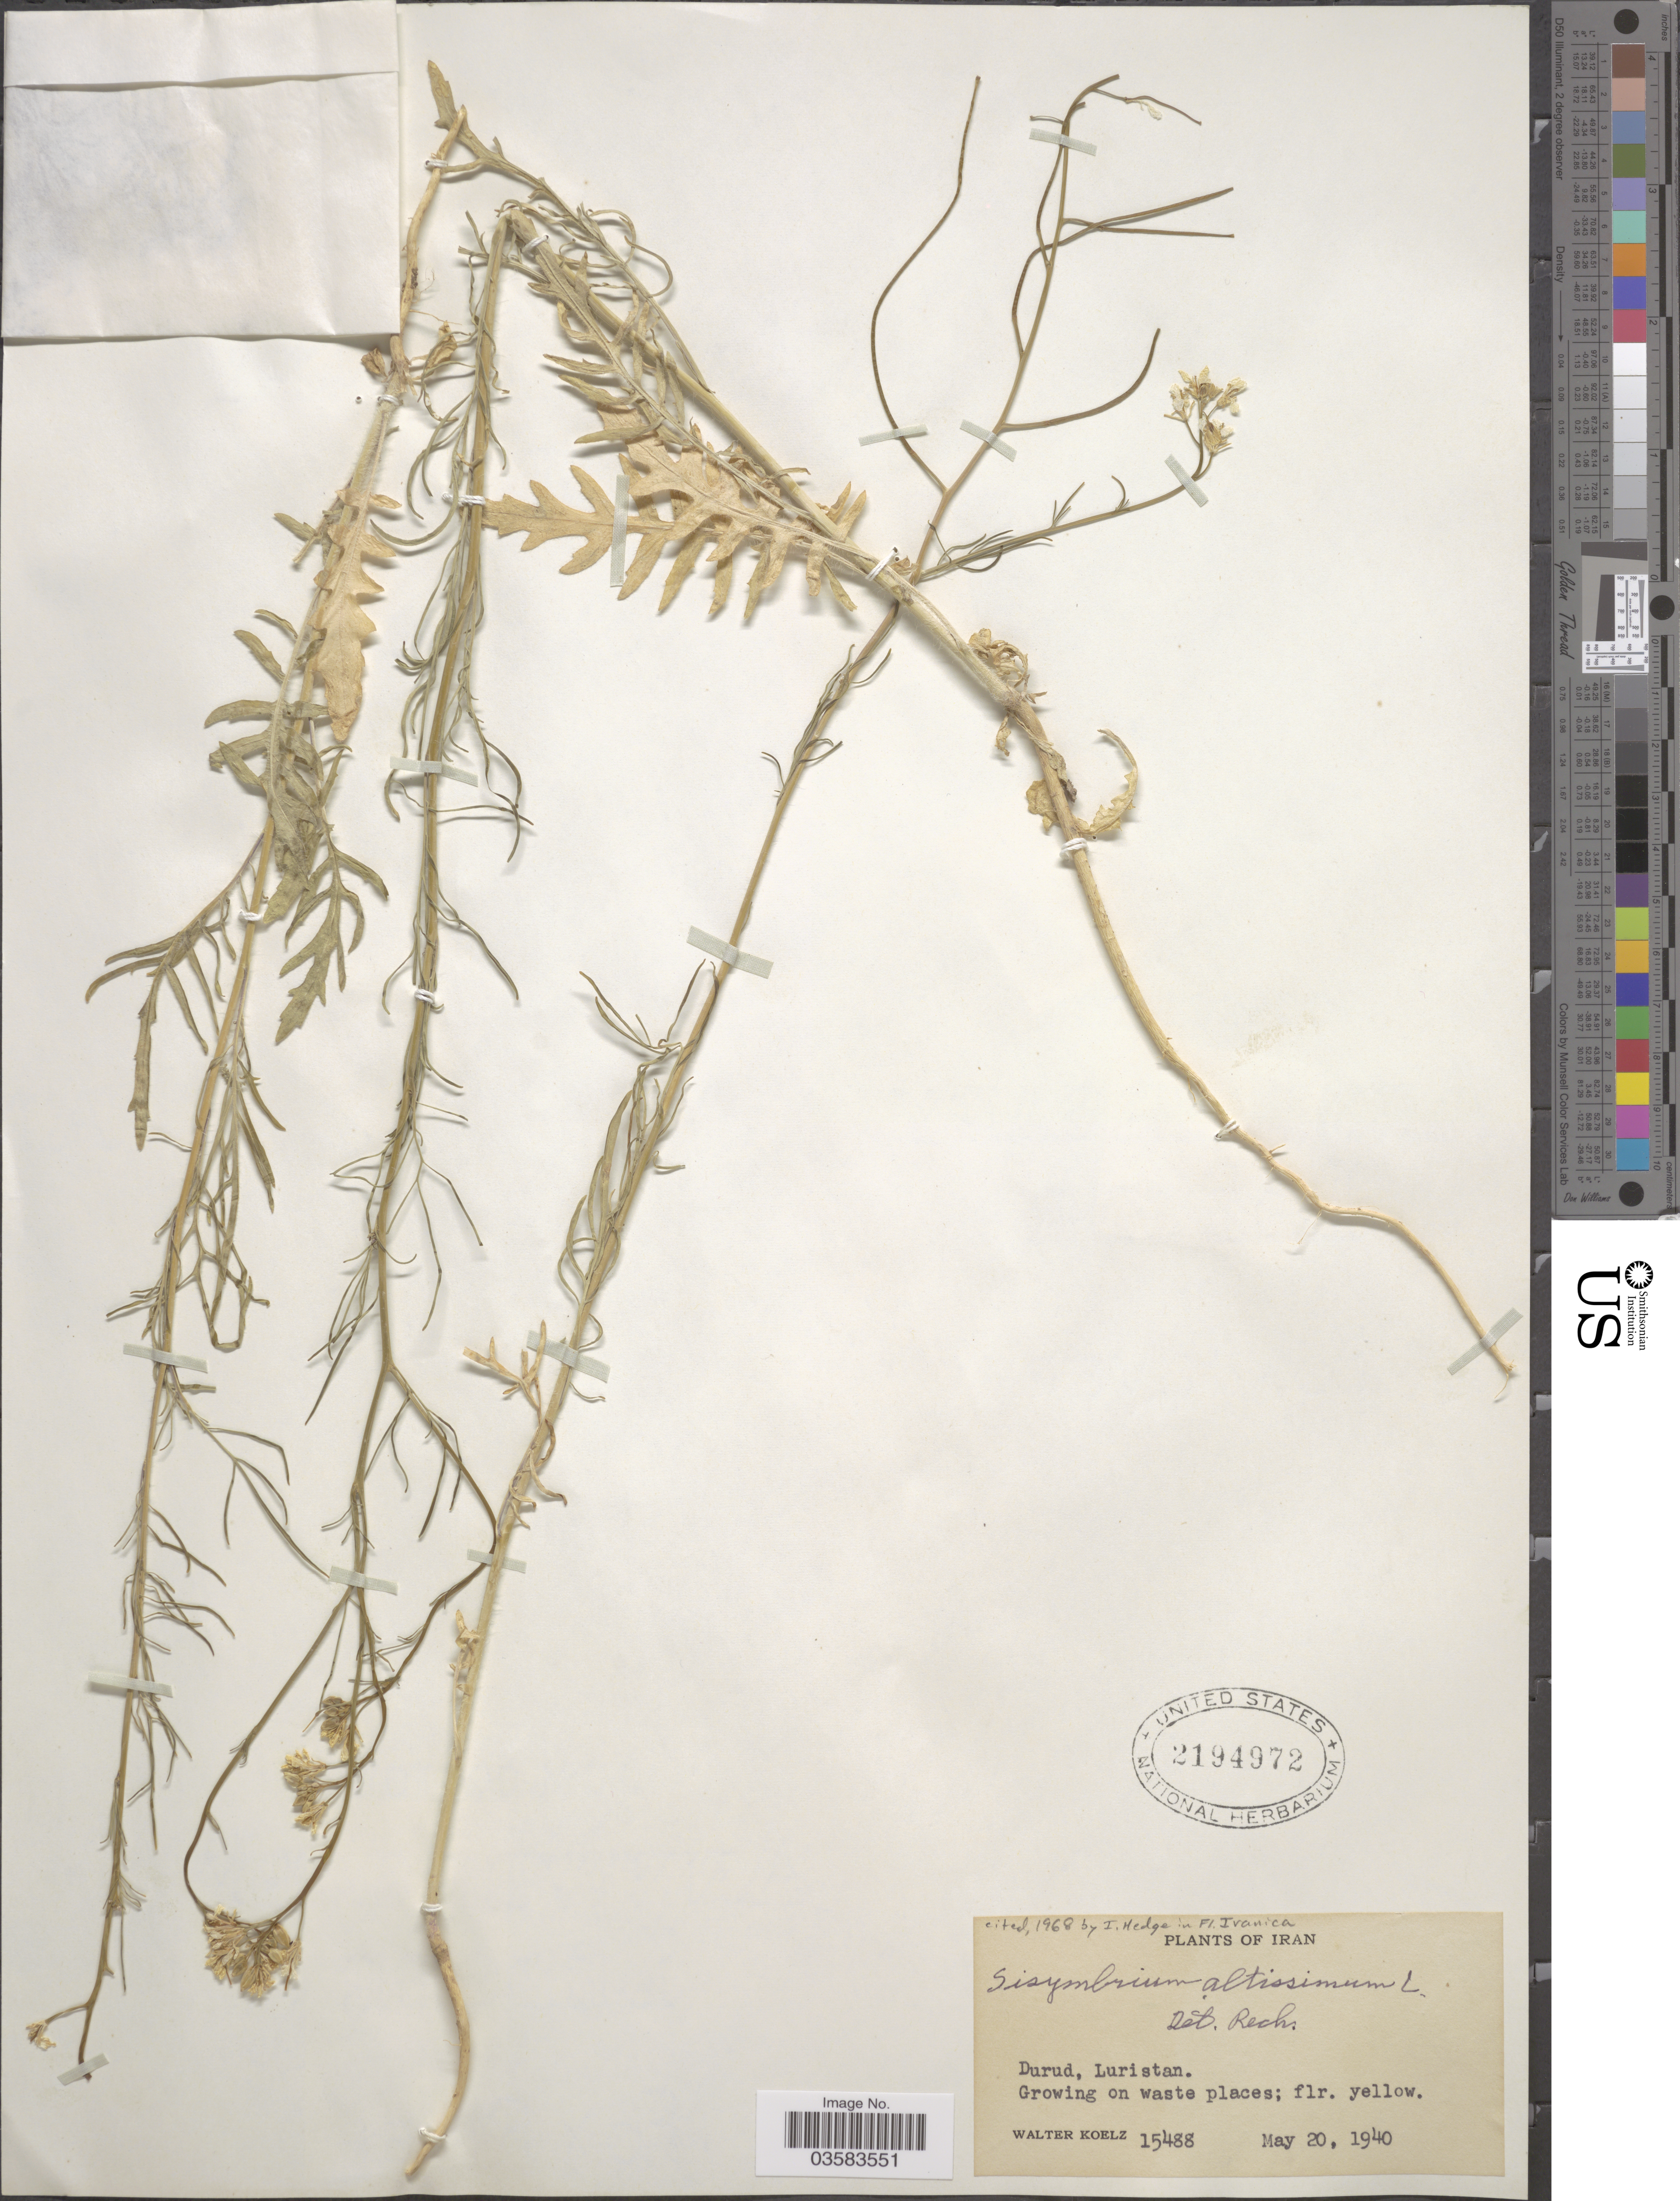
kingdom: Plantae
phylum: Tracheophyta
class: Magnoliopsida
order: Brassicales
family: Brassicaceae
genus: Sisymbrium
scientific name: Sisymbrium altissimum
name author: L.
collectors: W. N. Koelz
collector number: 15488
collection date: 1940-05-20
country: Iran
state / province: Lorestan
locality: Durud, Luristan.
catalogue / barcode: US 2194972